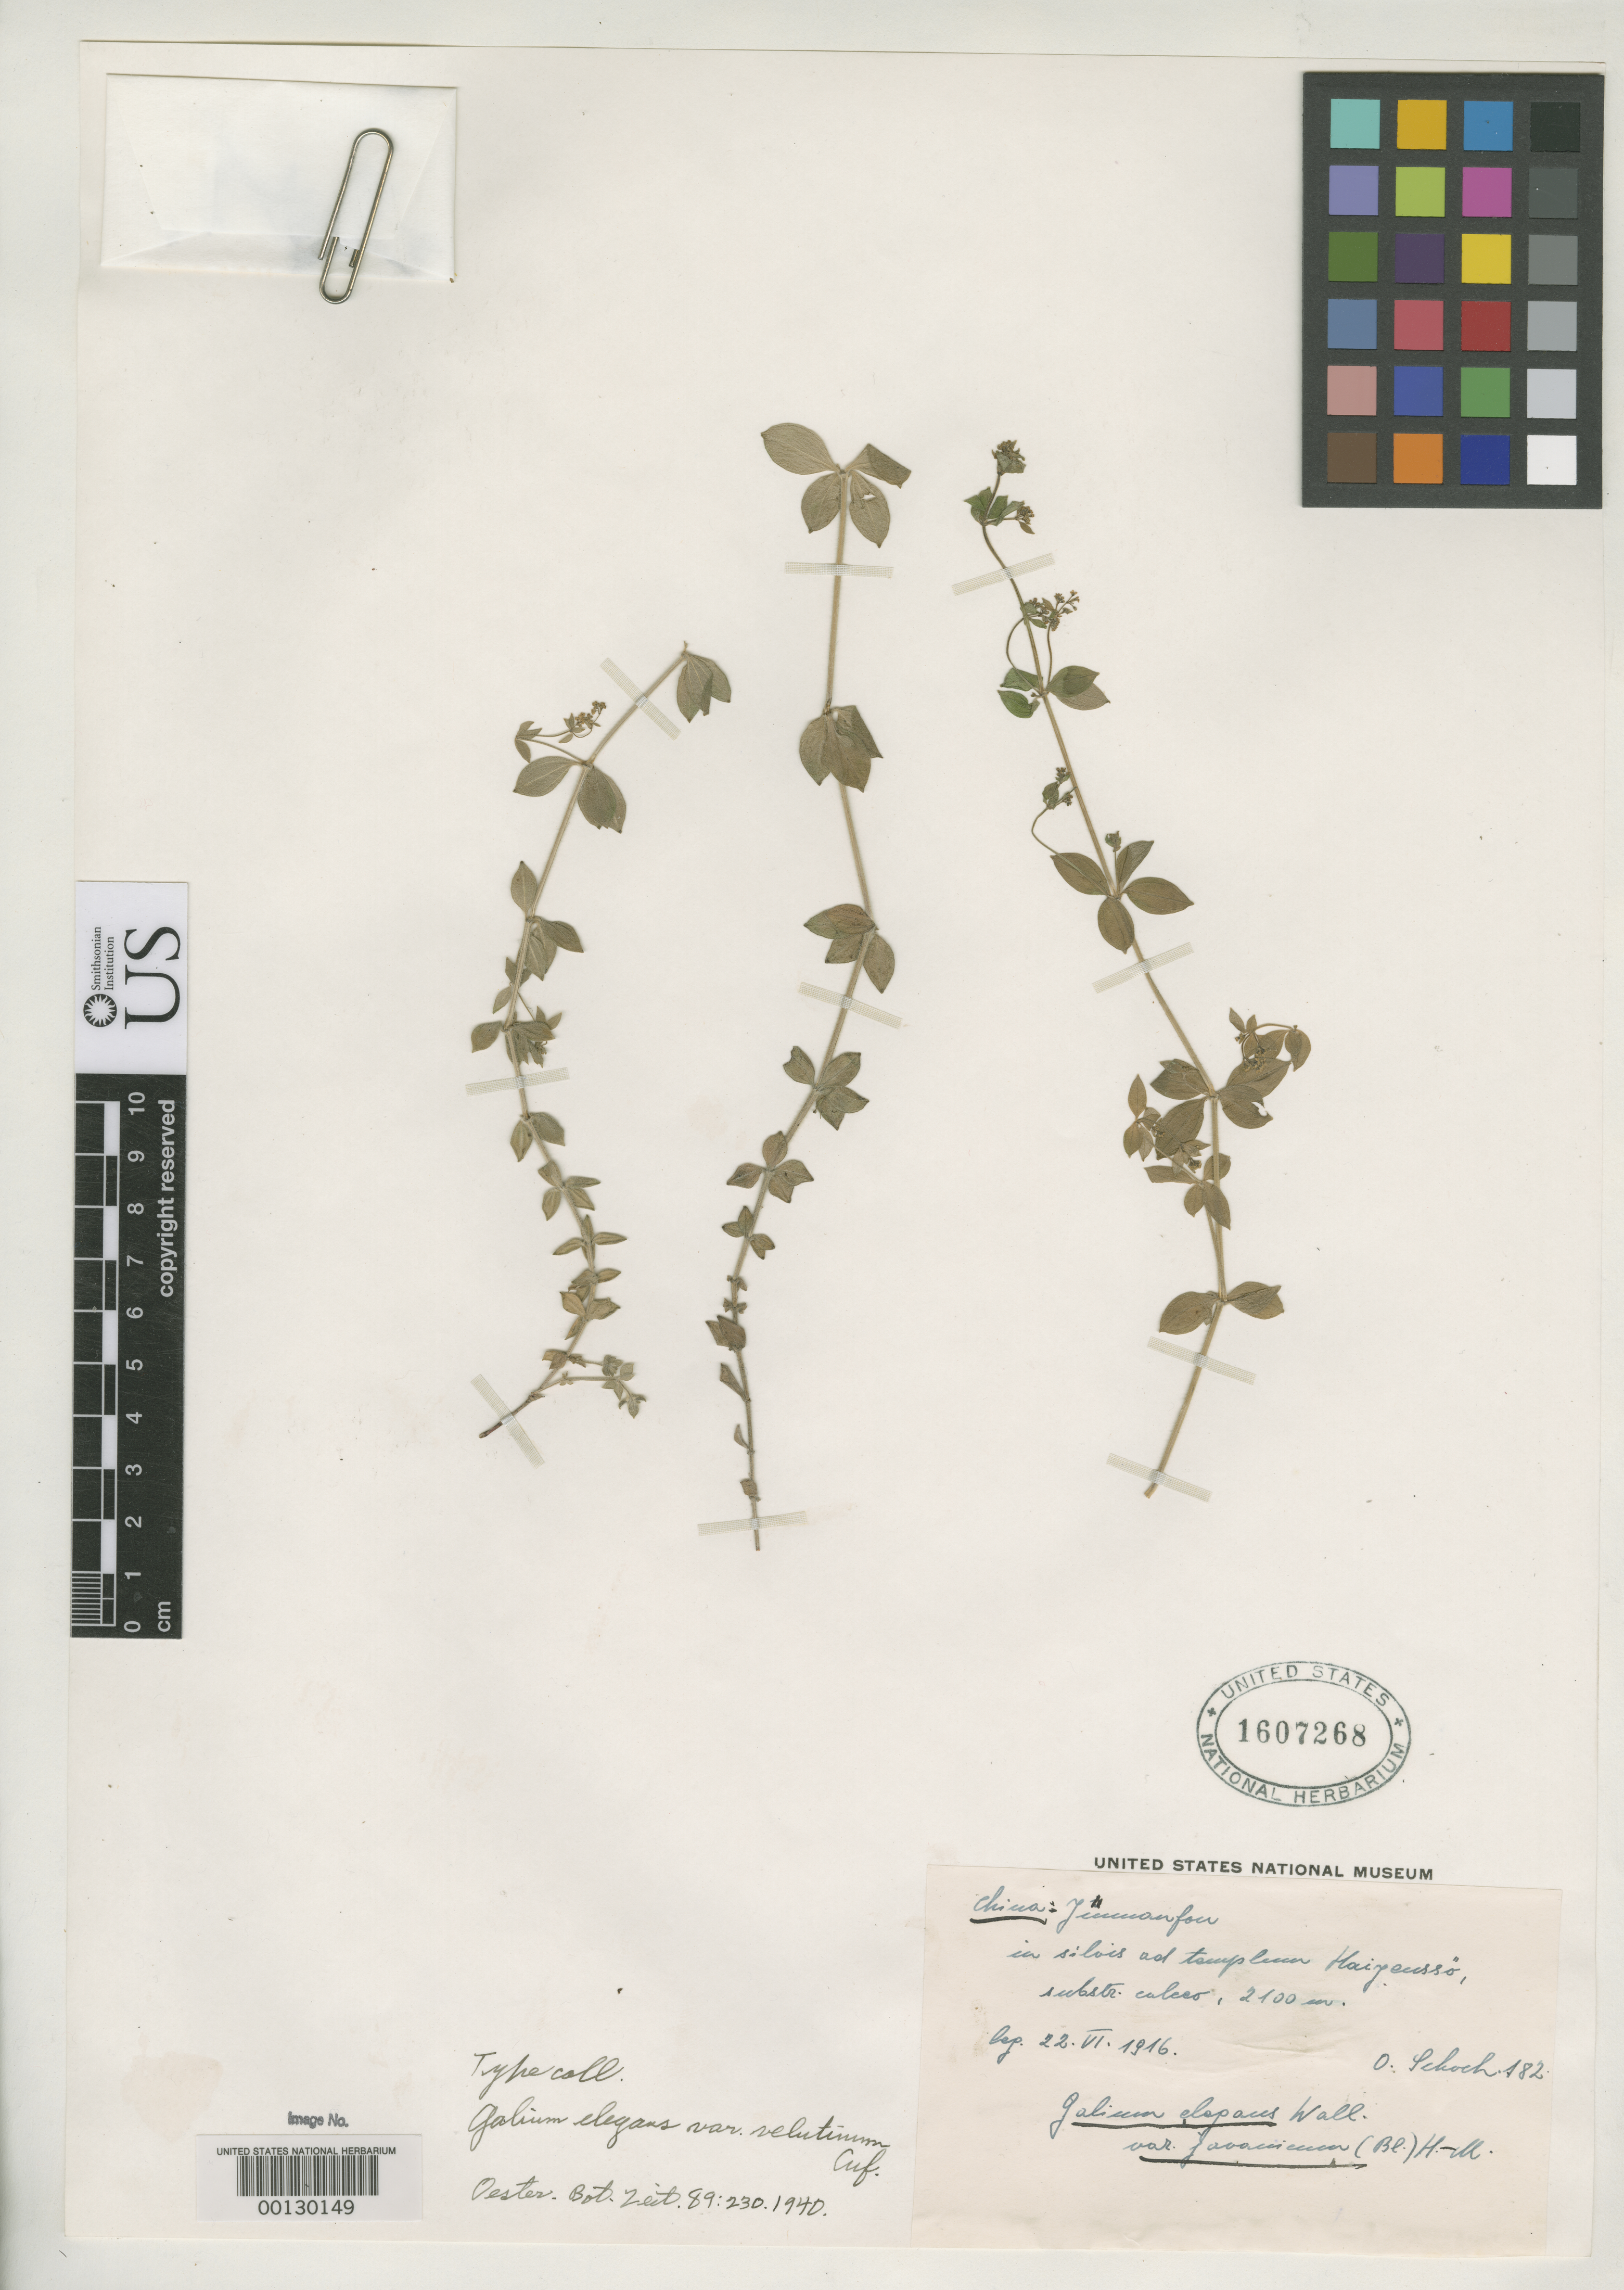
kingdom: Plantae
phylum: Tracheophyta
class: Magnoliopsida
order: Gentianales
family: Rubiaceae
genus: Galium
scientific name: Galium elegans var. velutinum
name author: Cufod.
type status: Isotype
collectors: O. Schoch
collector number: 182 p.p.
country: China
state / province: Yunnan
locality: Yunnanfu, Hayensso.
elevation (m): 2100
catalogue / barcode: US 1607268